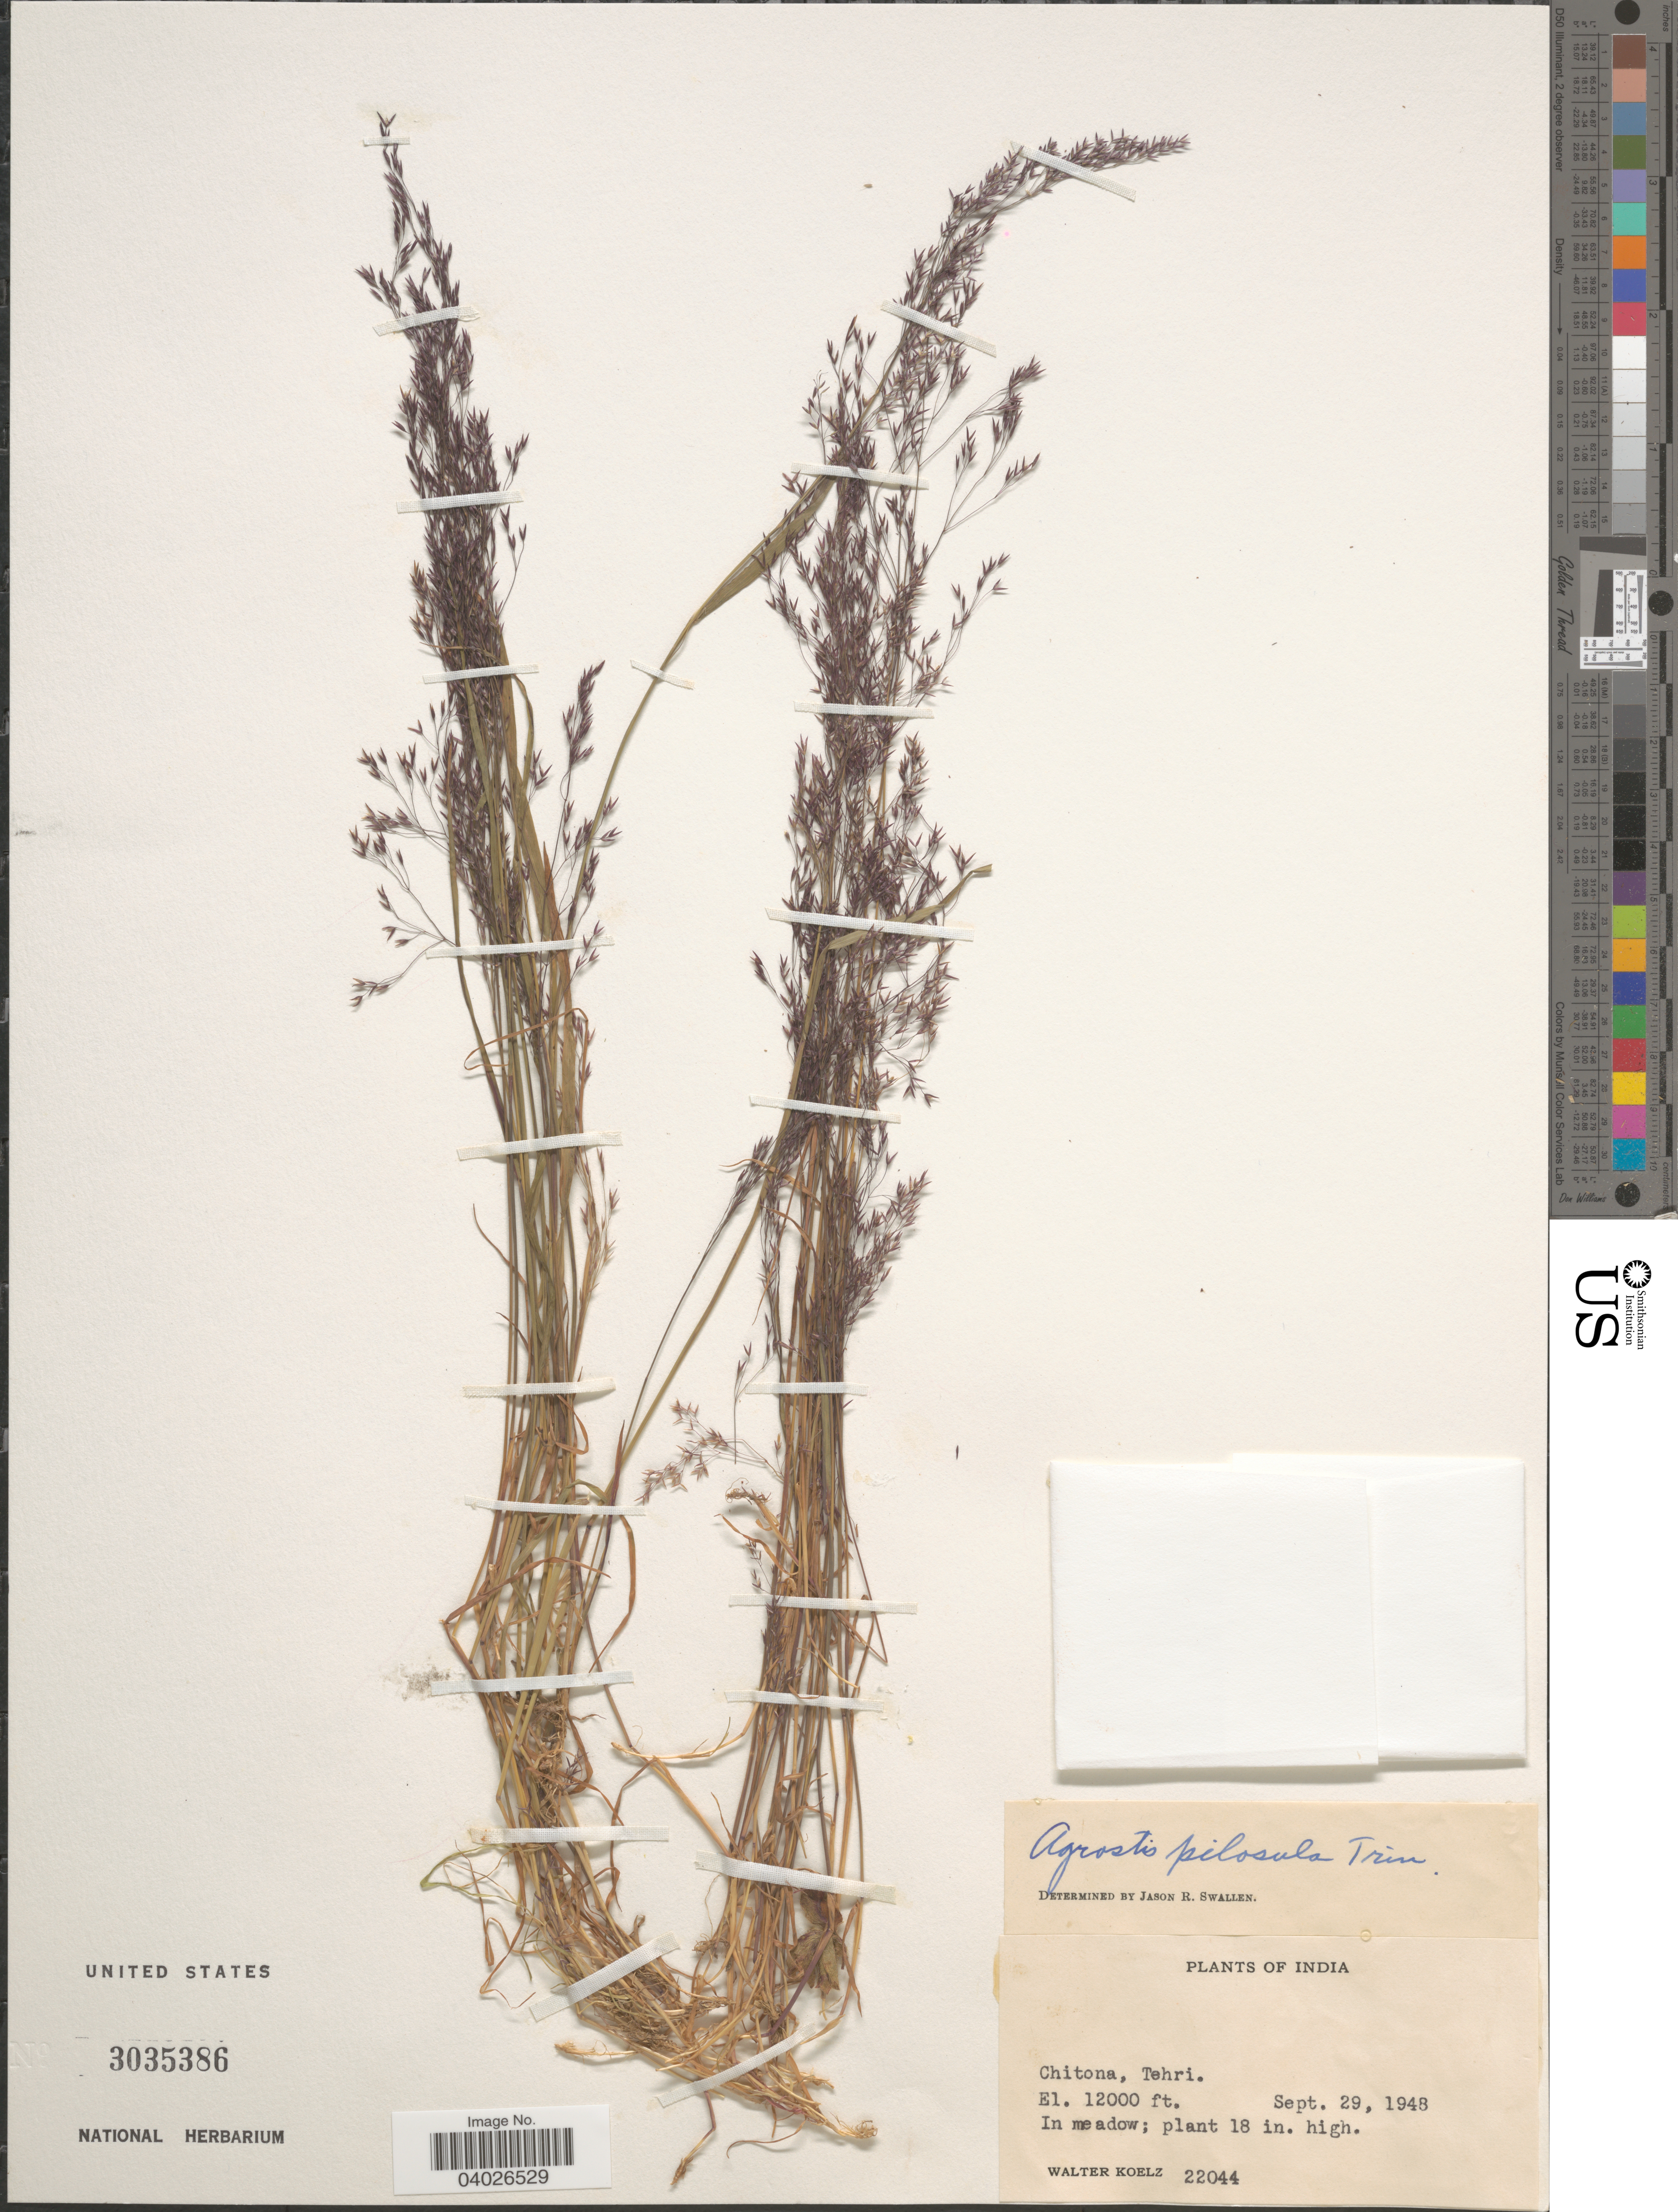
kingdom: Plantae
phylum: Tracheophyta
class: Liliopsida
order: Poales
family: Poaceae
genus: Agrostis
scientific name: Agrostis pilosula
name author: Trin.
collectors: W. N. Koelz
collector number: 22044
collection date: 1948-09-29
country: India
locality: Chitona, Tehri.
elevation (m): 3658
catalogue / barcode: US 3035386